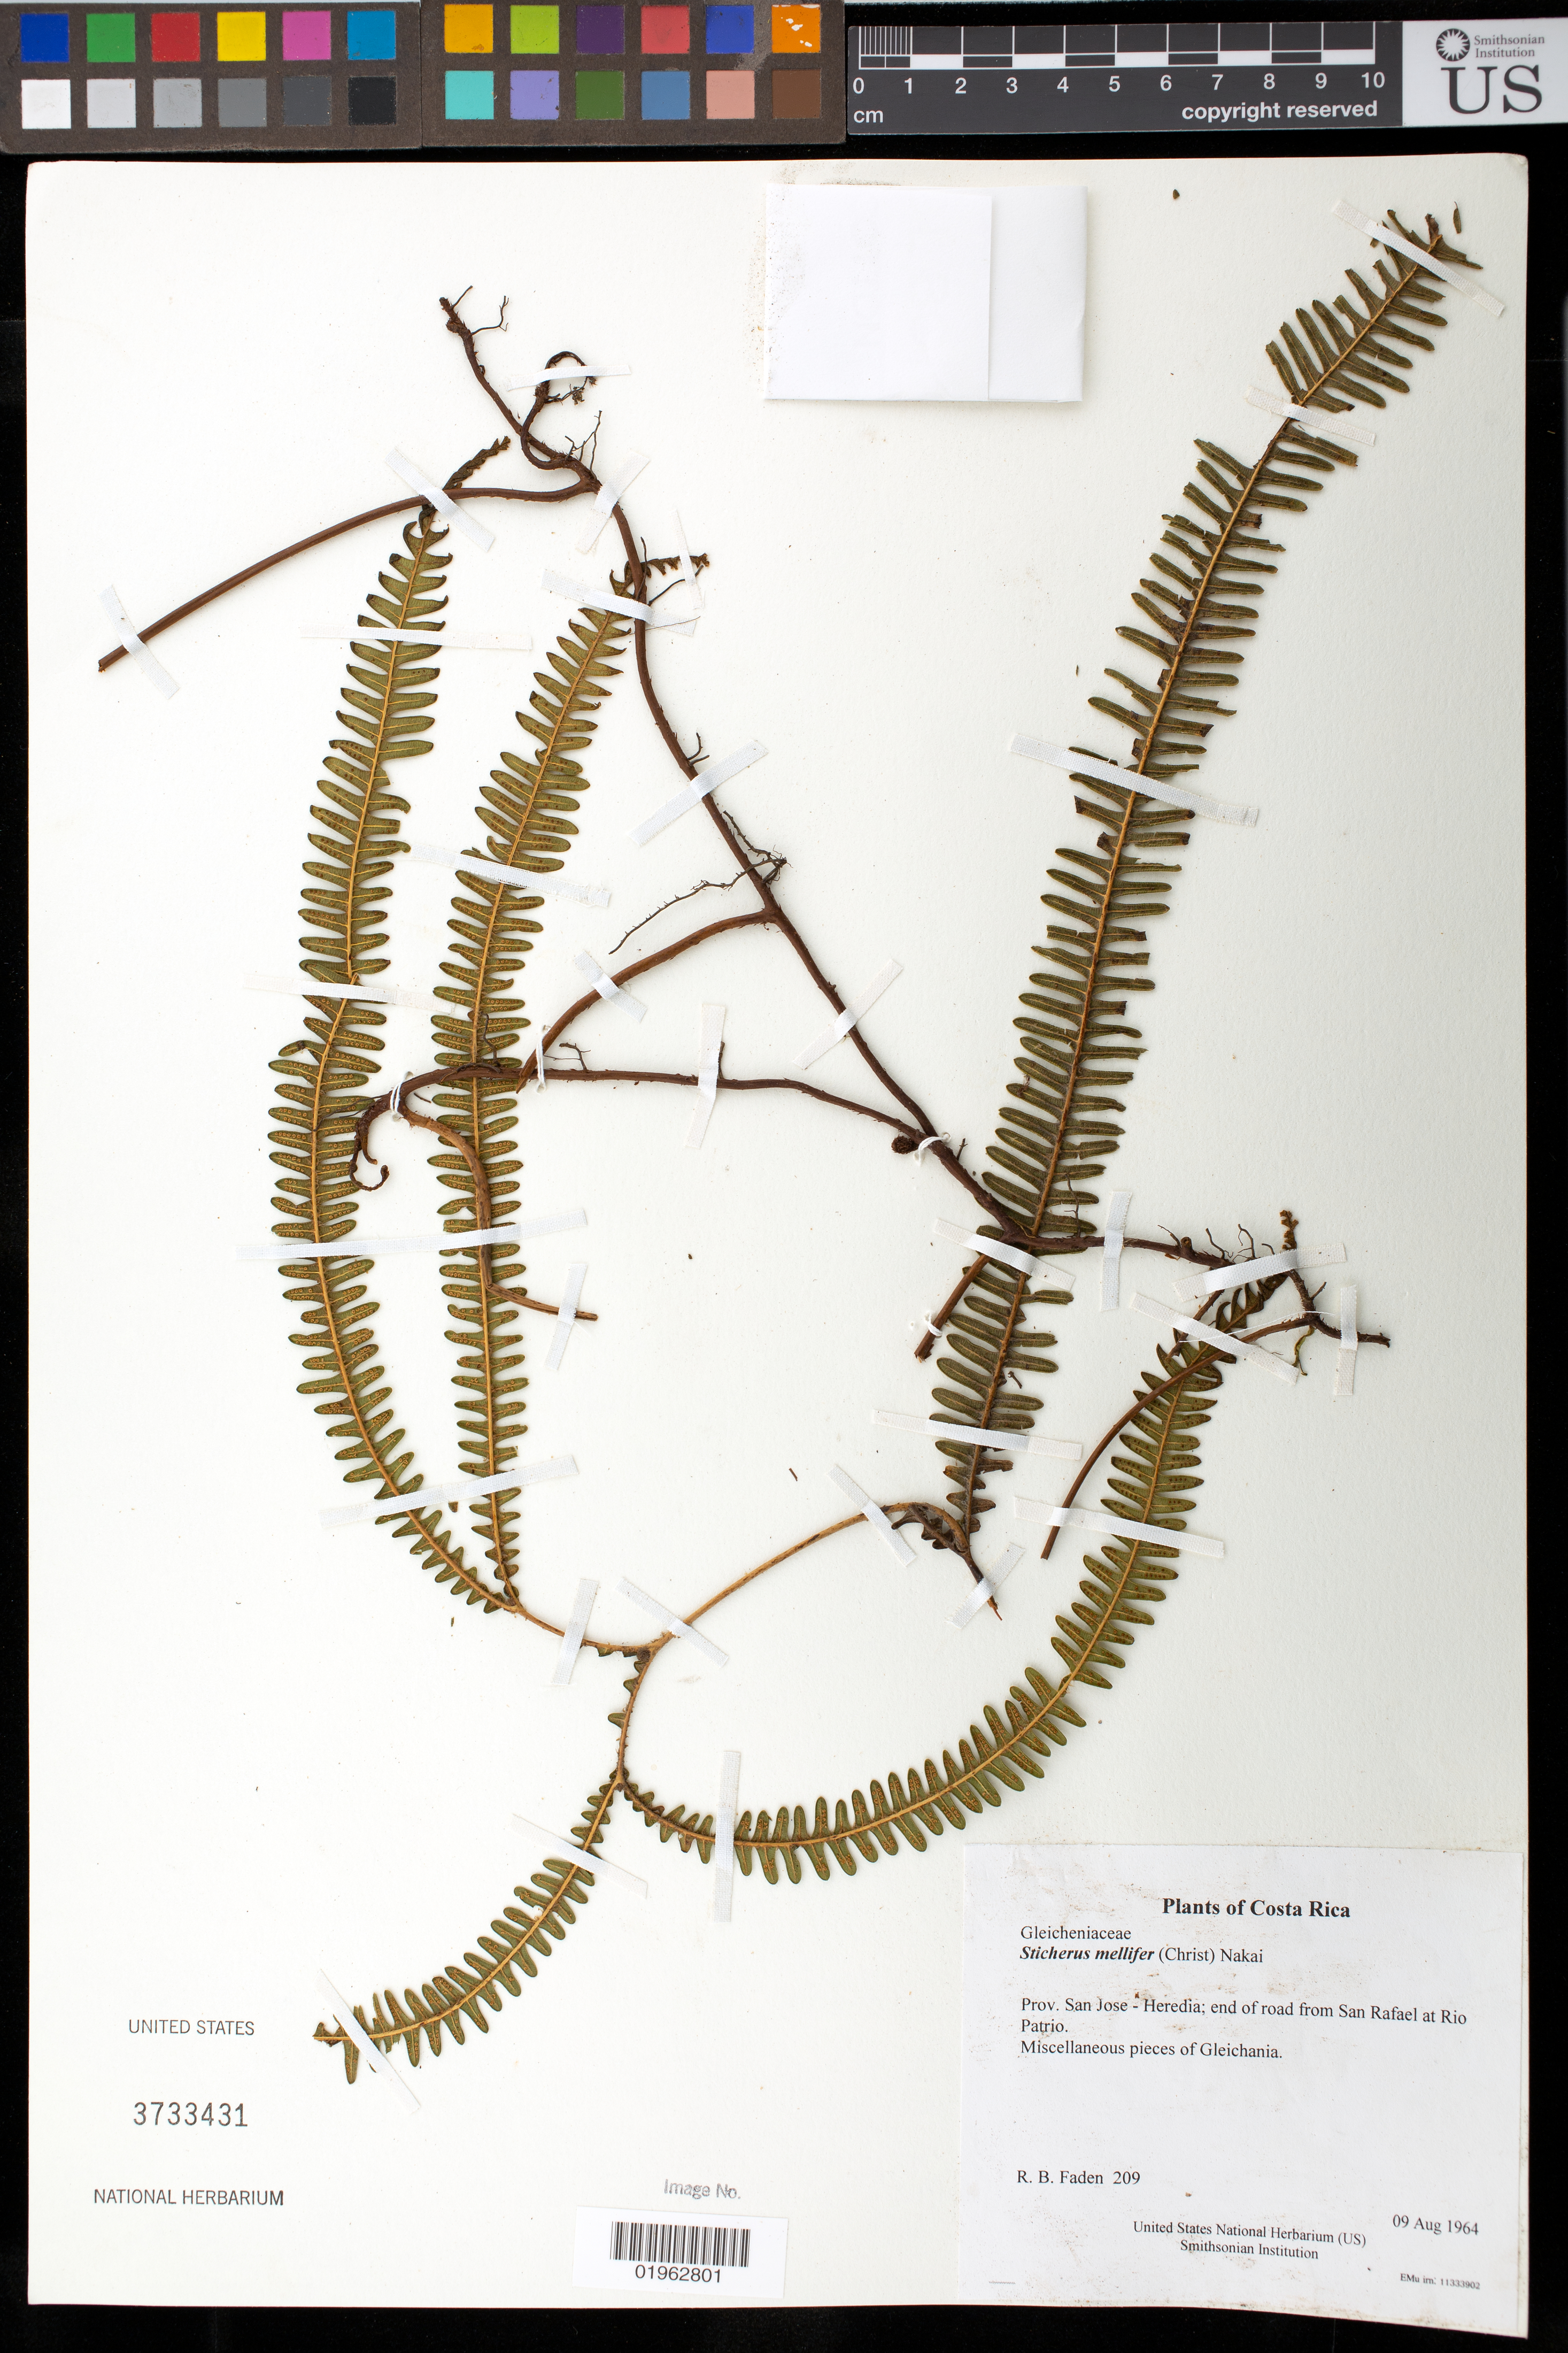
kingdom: Plantae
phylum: Tracheophyta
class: Polypodiopsida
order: Gleicheniales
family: Gleicheniaceae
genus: Sticherus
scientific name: Sticherus mellifer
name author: (Christ) Nakai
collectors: R. B. Faden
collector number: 209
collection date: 1964-08-09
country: Costa Rica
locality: Prov. San Jose - Heredia; end of road from San Rafael at Rio Patrio.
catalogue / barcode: US 3733431